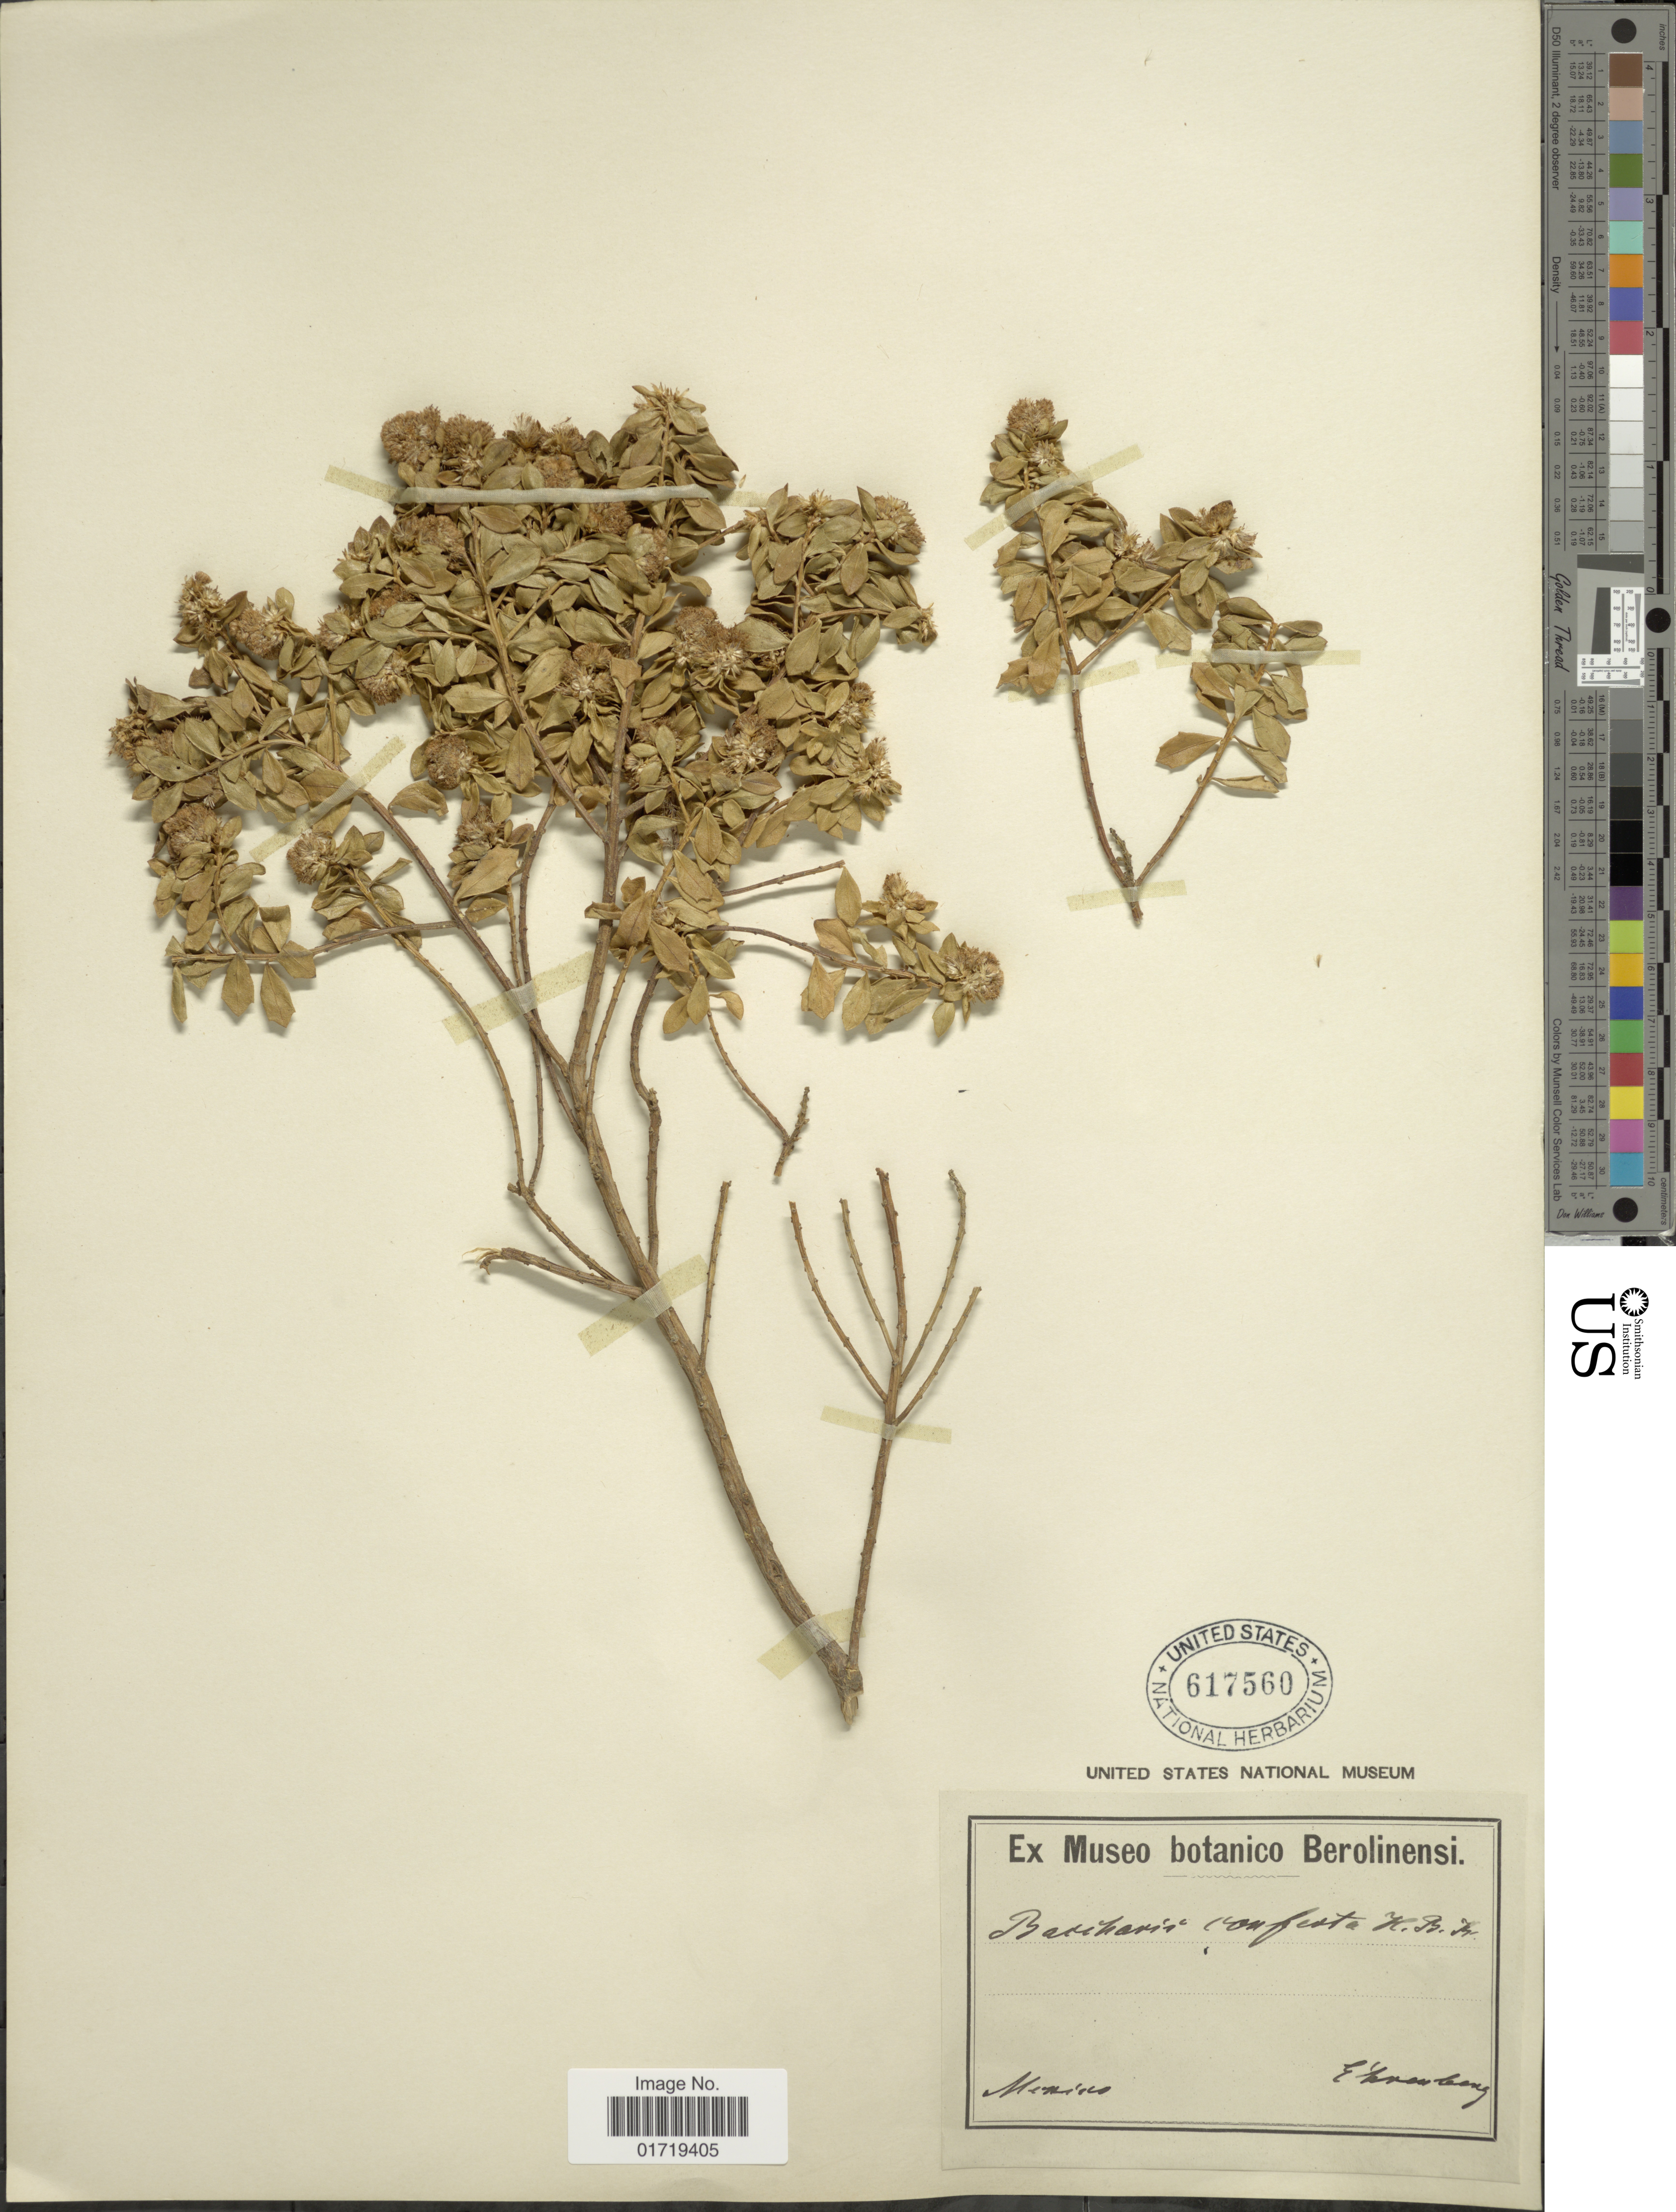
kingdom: Plantae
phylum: Tracheophyta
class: Magnoliopsida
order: Asterales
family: Asteraceae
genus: Baccharis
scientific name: Baccharis conferta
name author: Kunth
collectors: -. Ehrenberg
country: Mexico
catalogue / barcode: US 617560